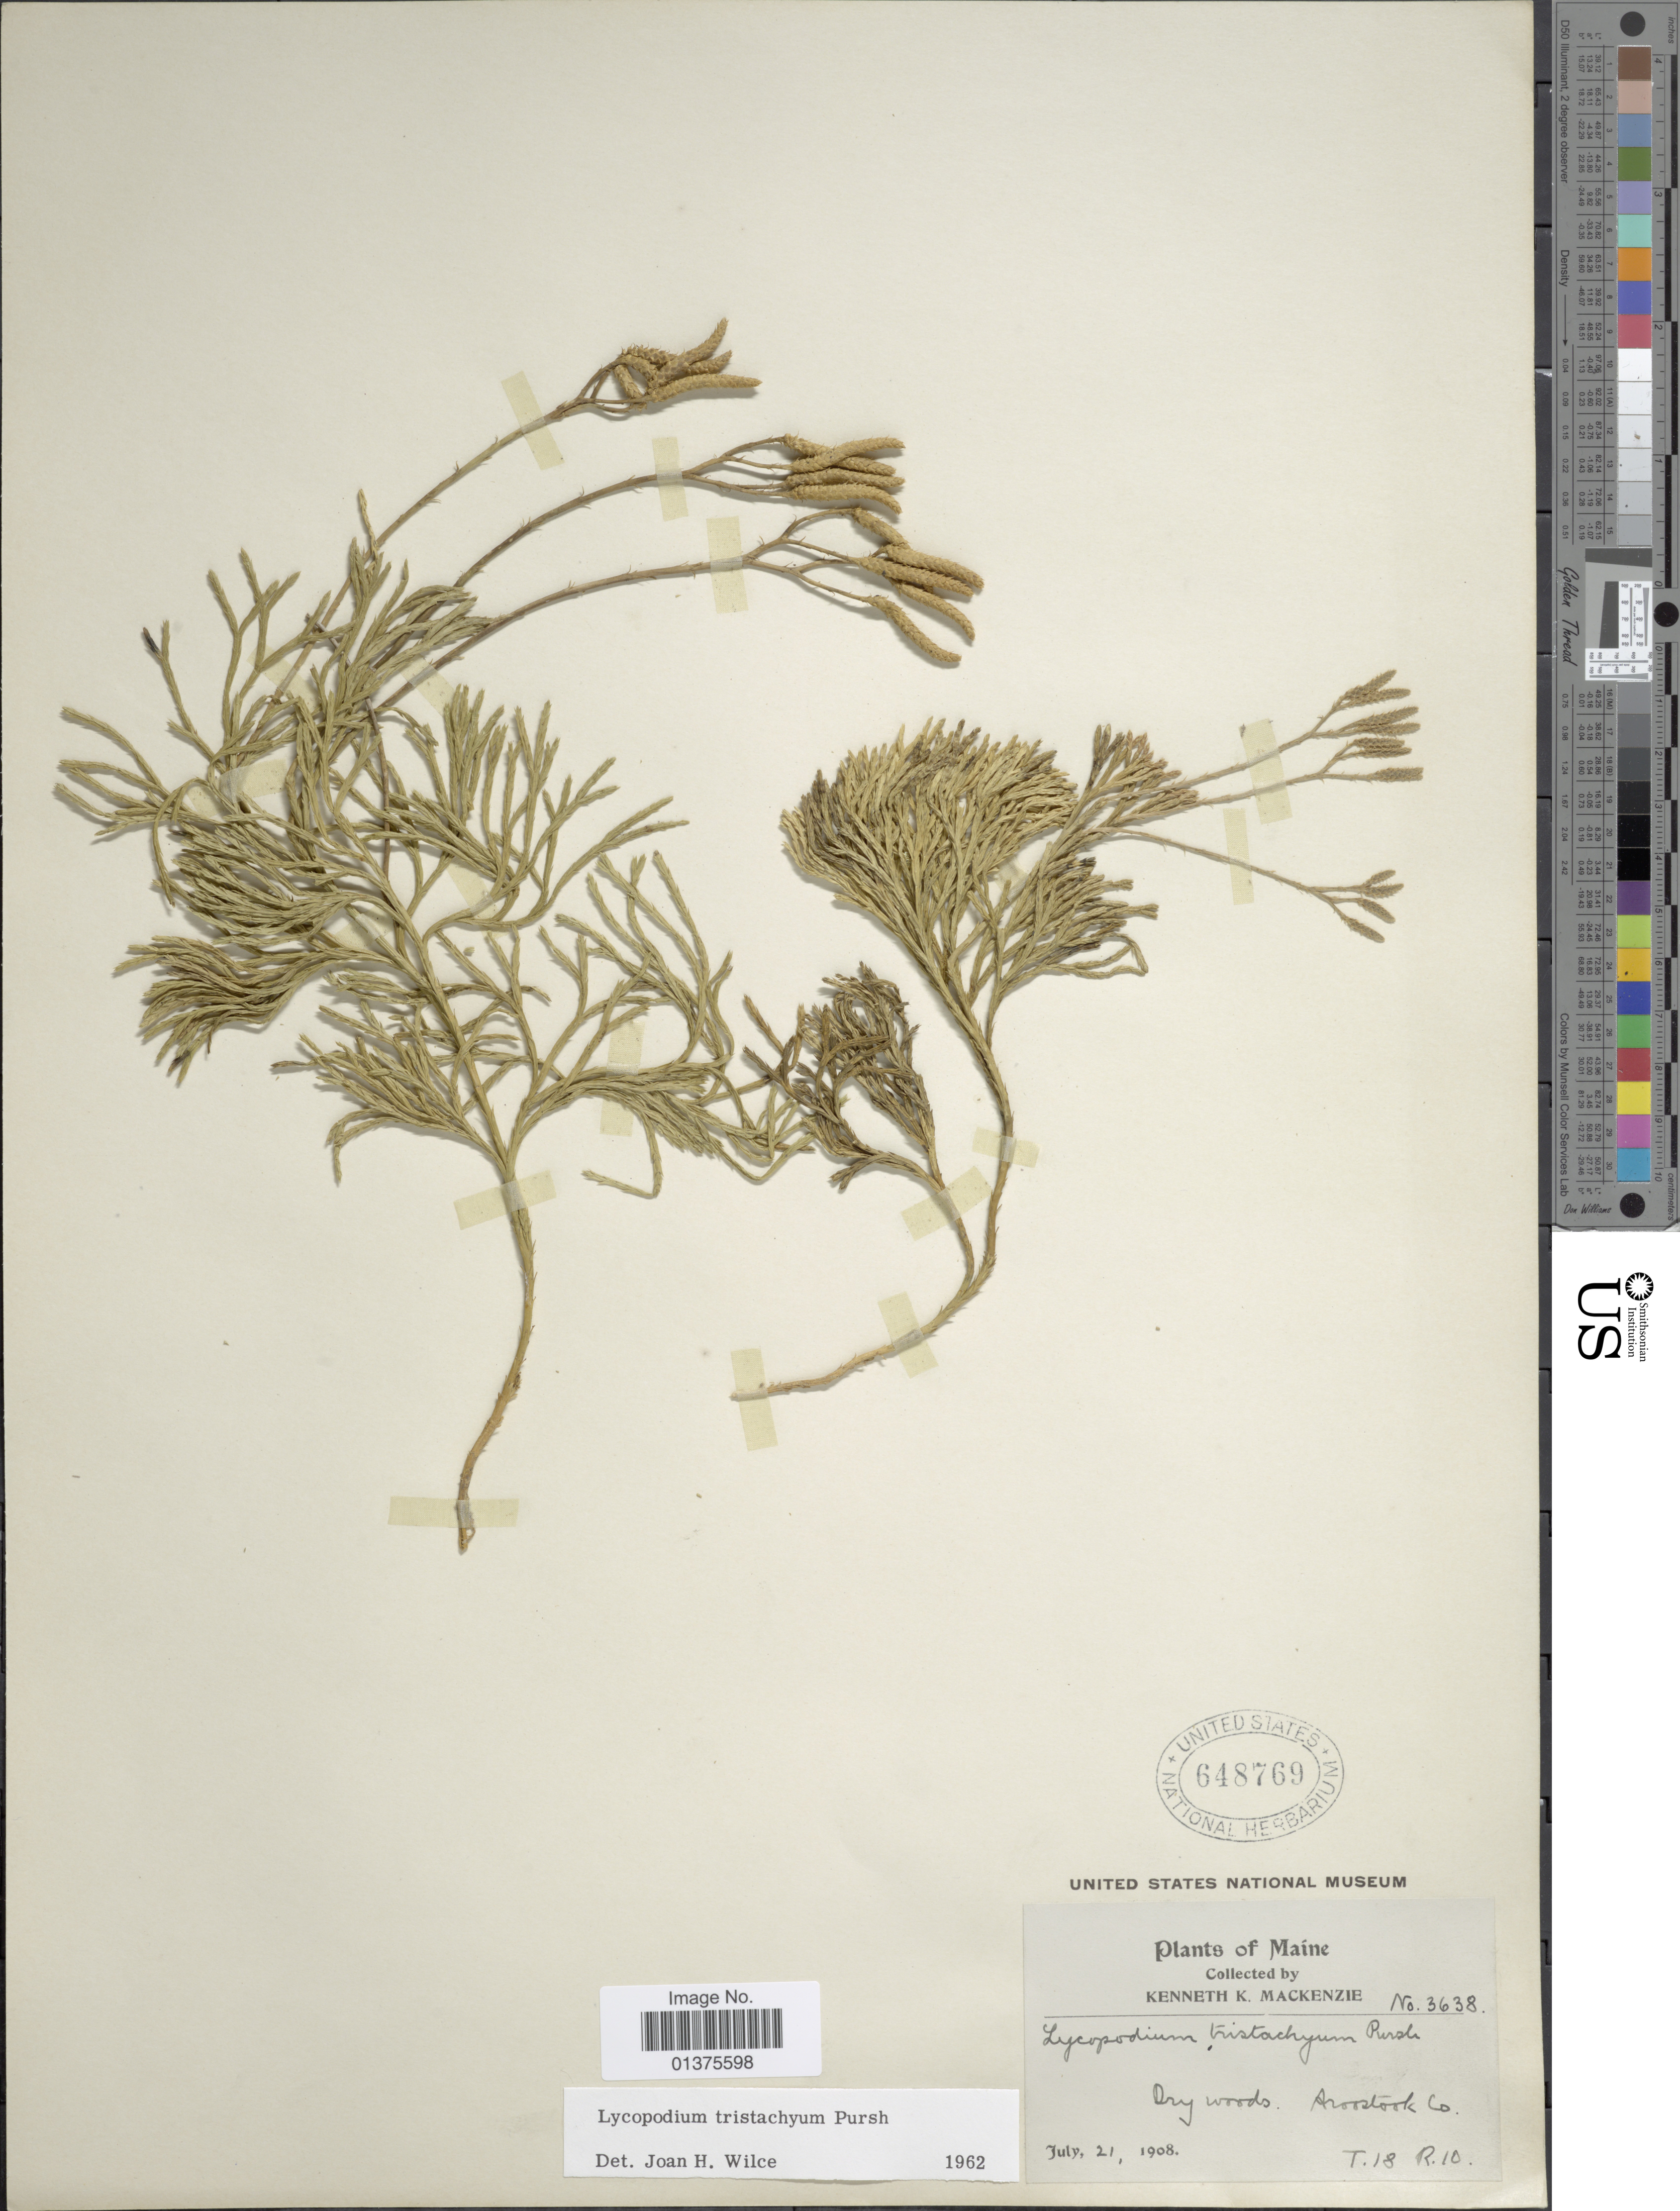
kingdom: Plantae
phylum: Tracheophyta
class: Lycopodiopsida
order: Lycopodiales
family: Lycopodiaceae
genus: Diphasiastrum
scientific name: Diphasiastrum tristachyum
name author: (Pursh) Holub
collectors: K. K. Mackenzie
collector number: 3638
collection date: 1908-07-21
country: United States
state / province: Maine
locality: Dry woods, Aroostook Co.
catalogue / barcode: US 648769